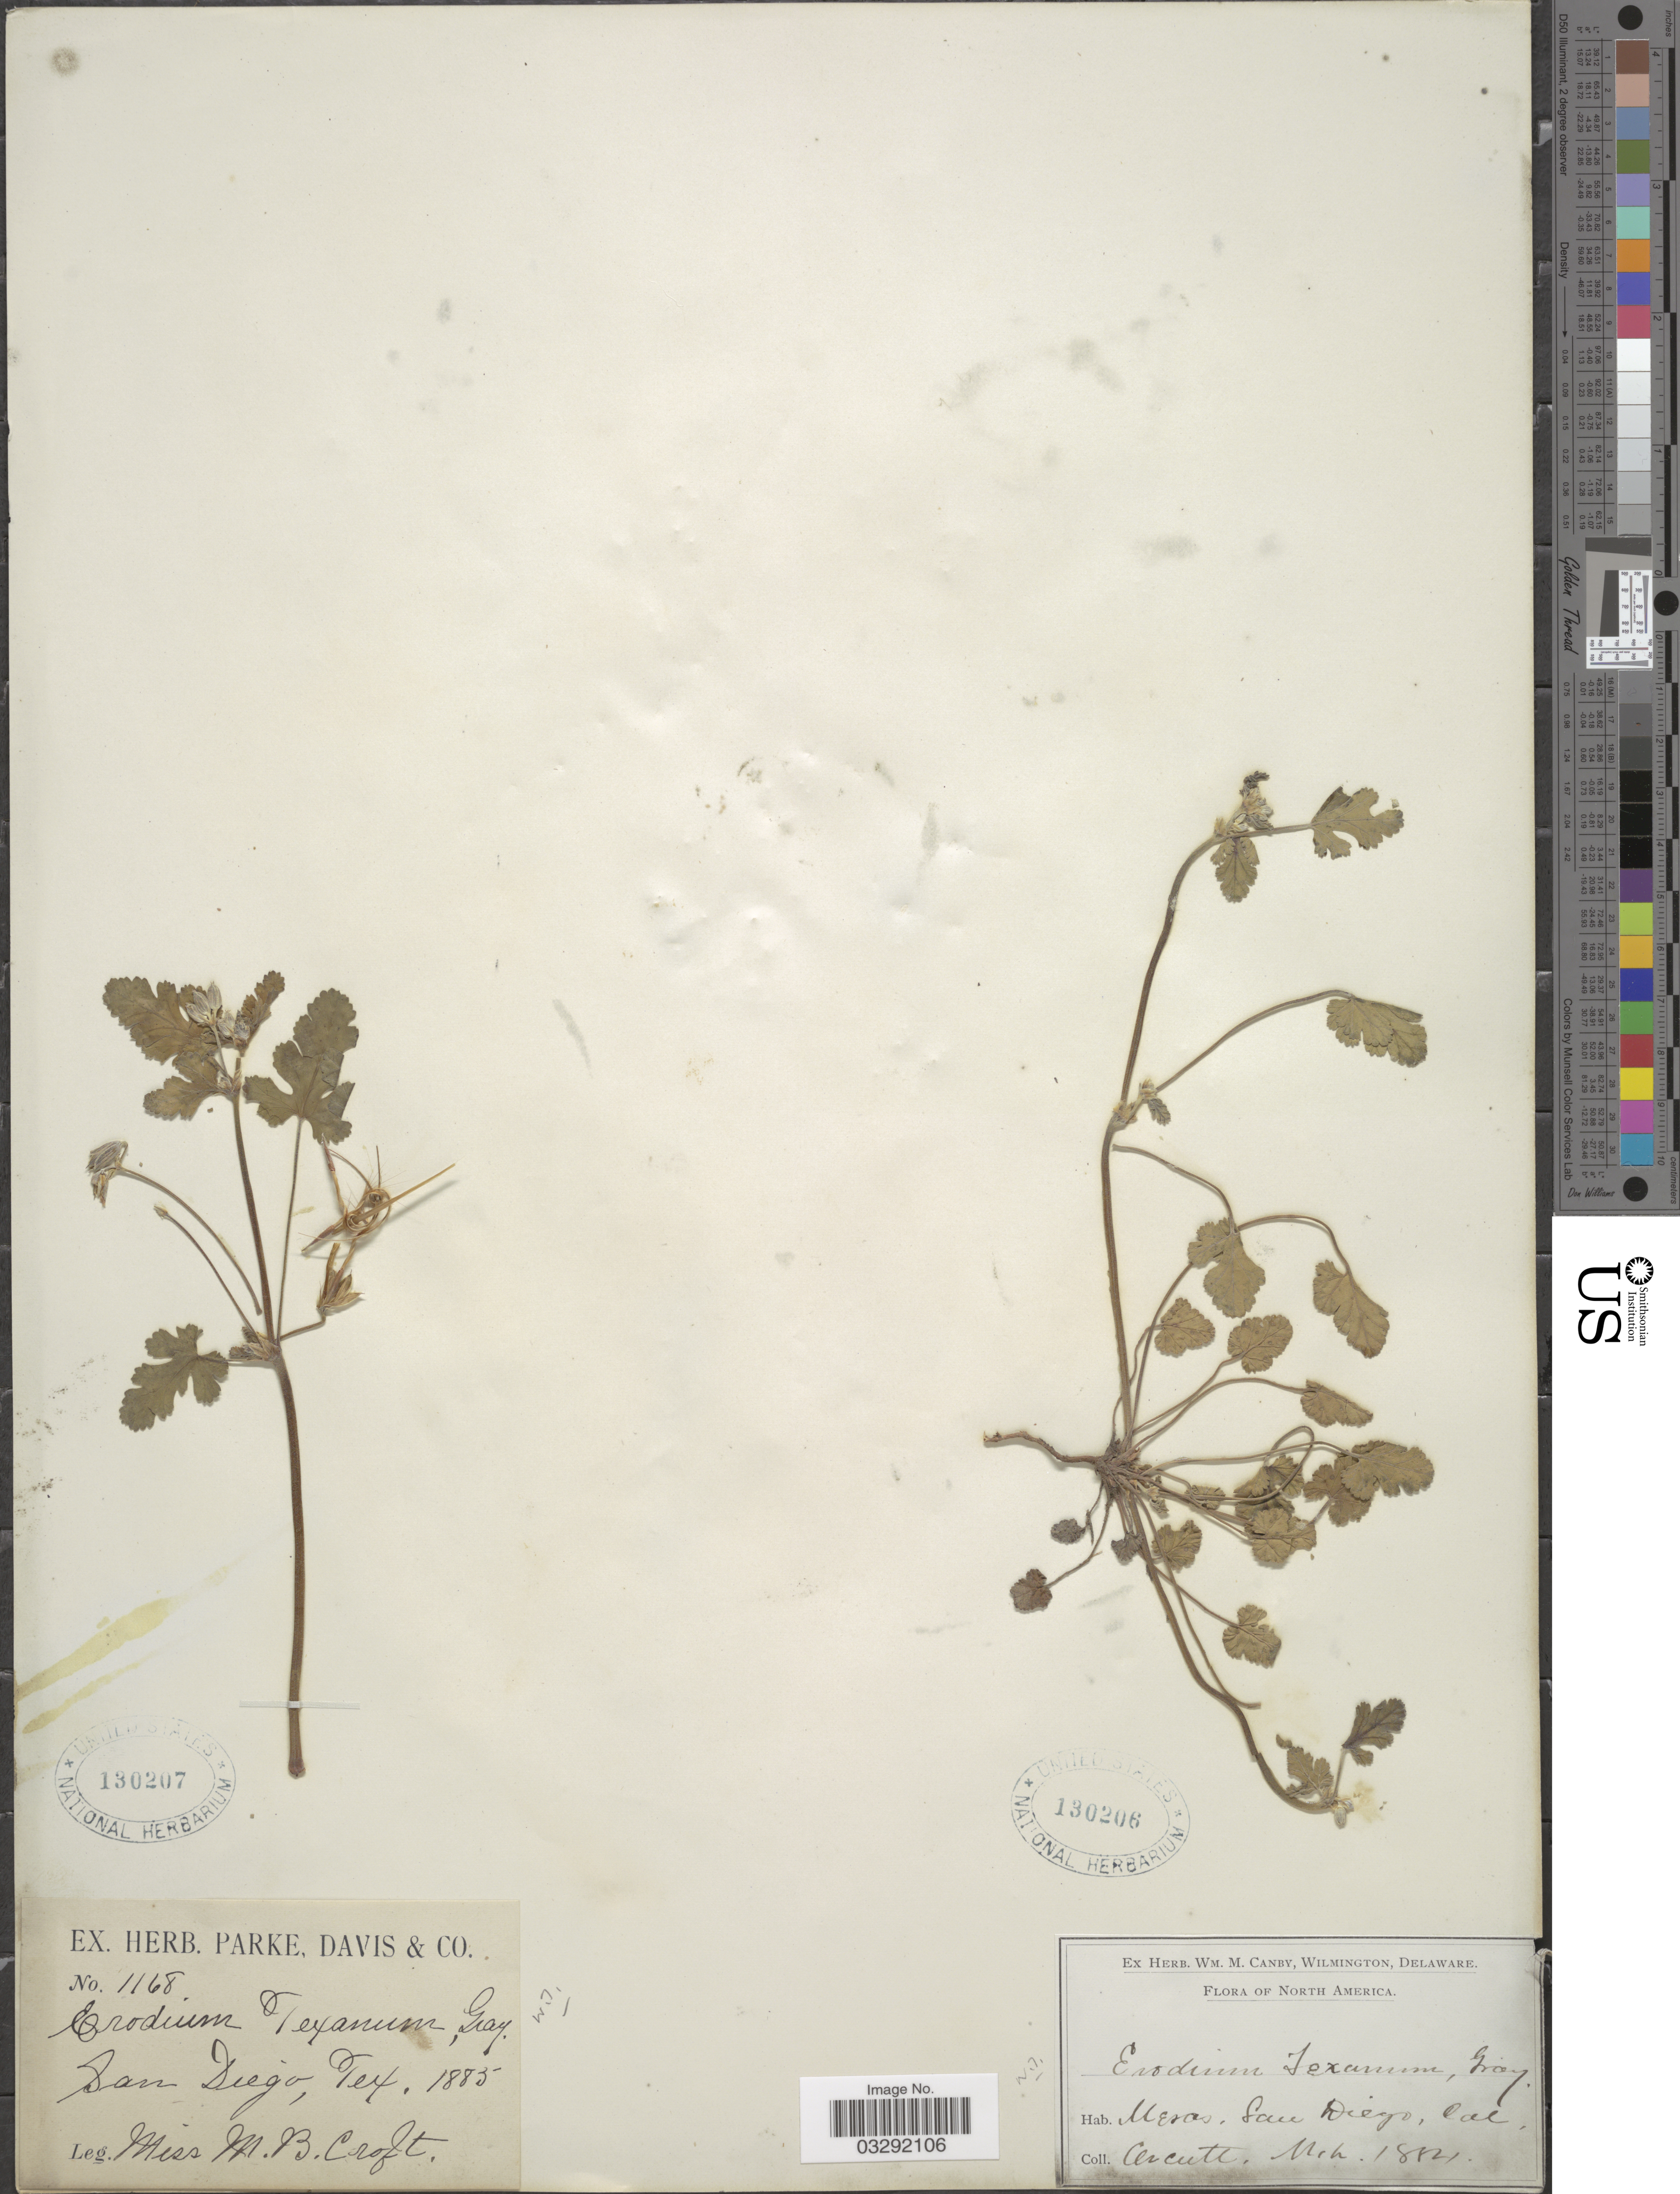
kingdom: Plantae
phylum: Tracheophyta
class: Magnoliopsida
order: Geraniales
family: Geraniaceae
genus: Erodium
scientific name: Erodium texanum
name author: A. Gray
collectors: M. Croft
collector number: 1168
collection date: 1885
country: United States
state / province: Texas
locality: San Diego, Tex.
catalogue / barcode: US 130207